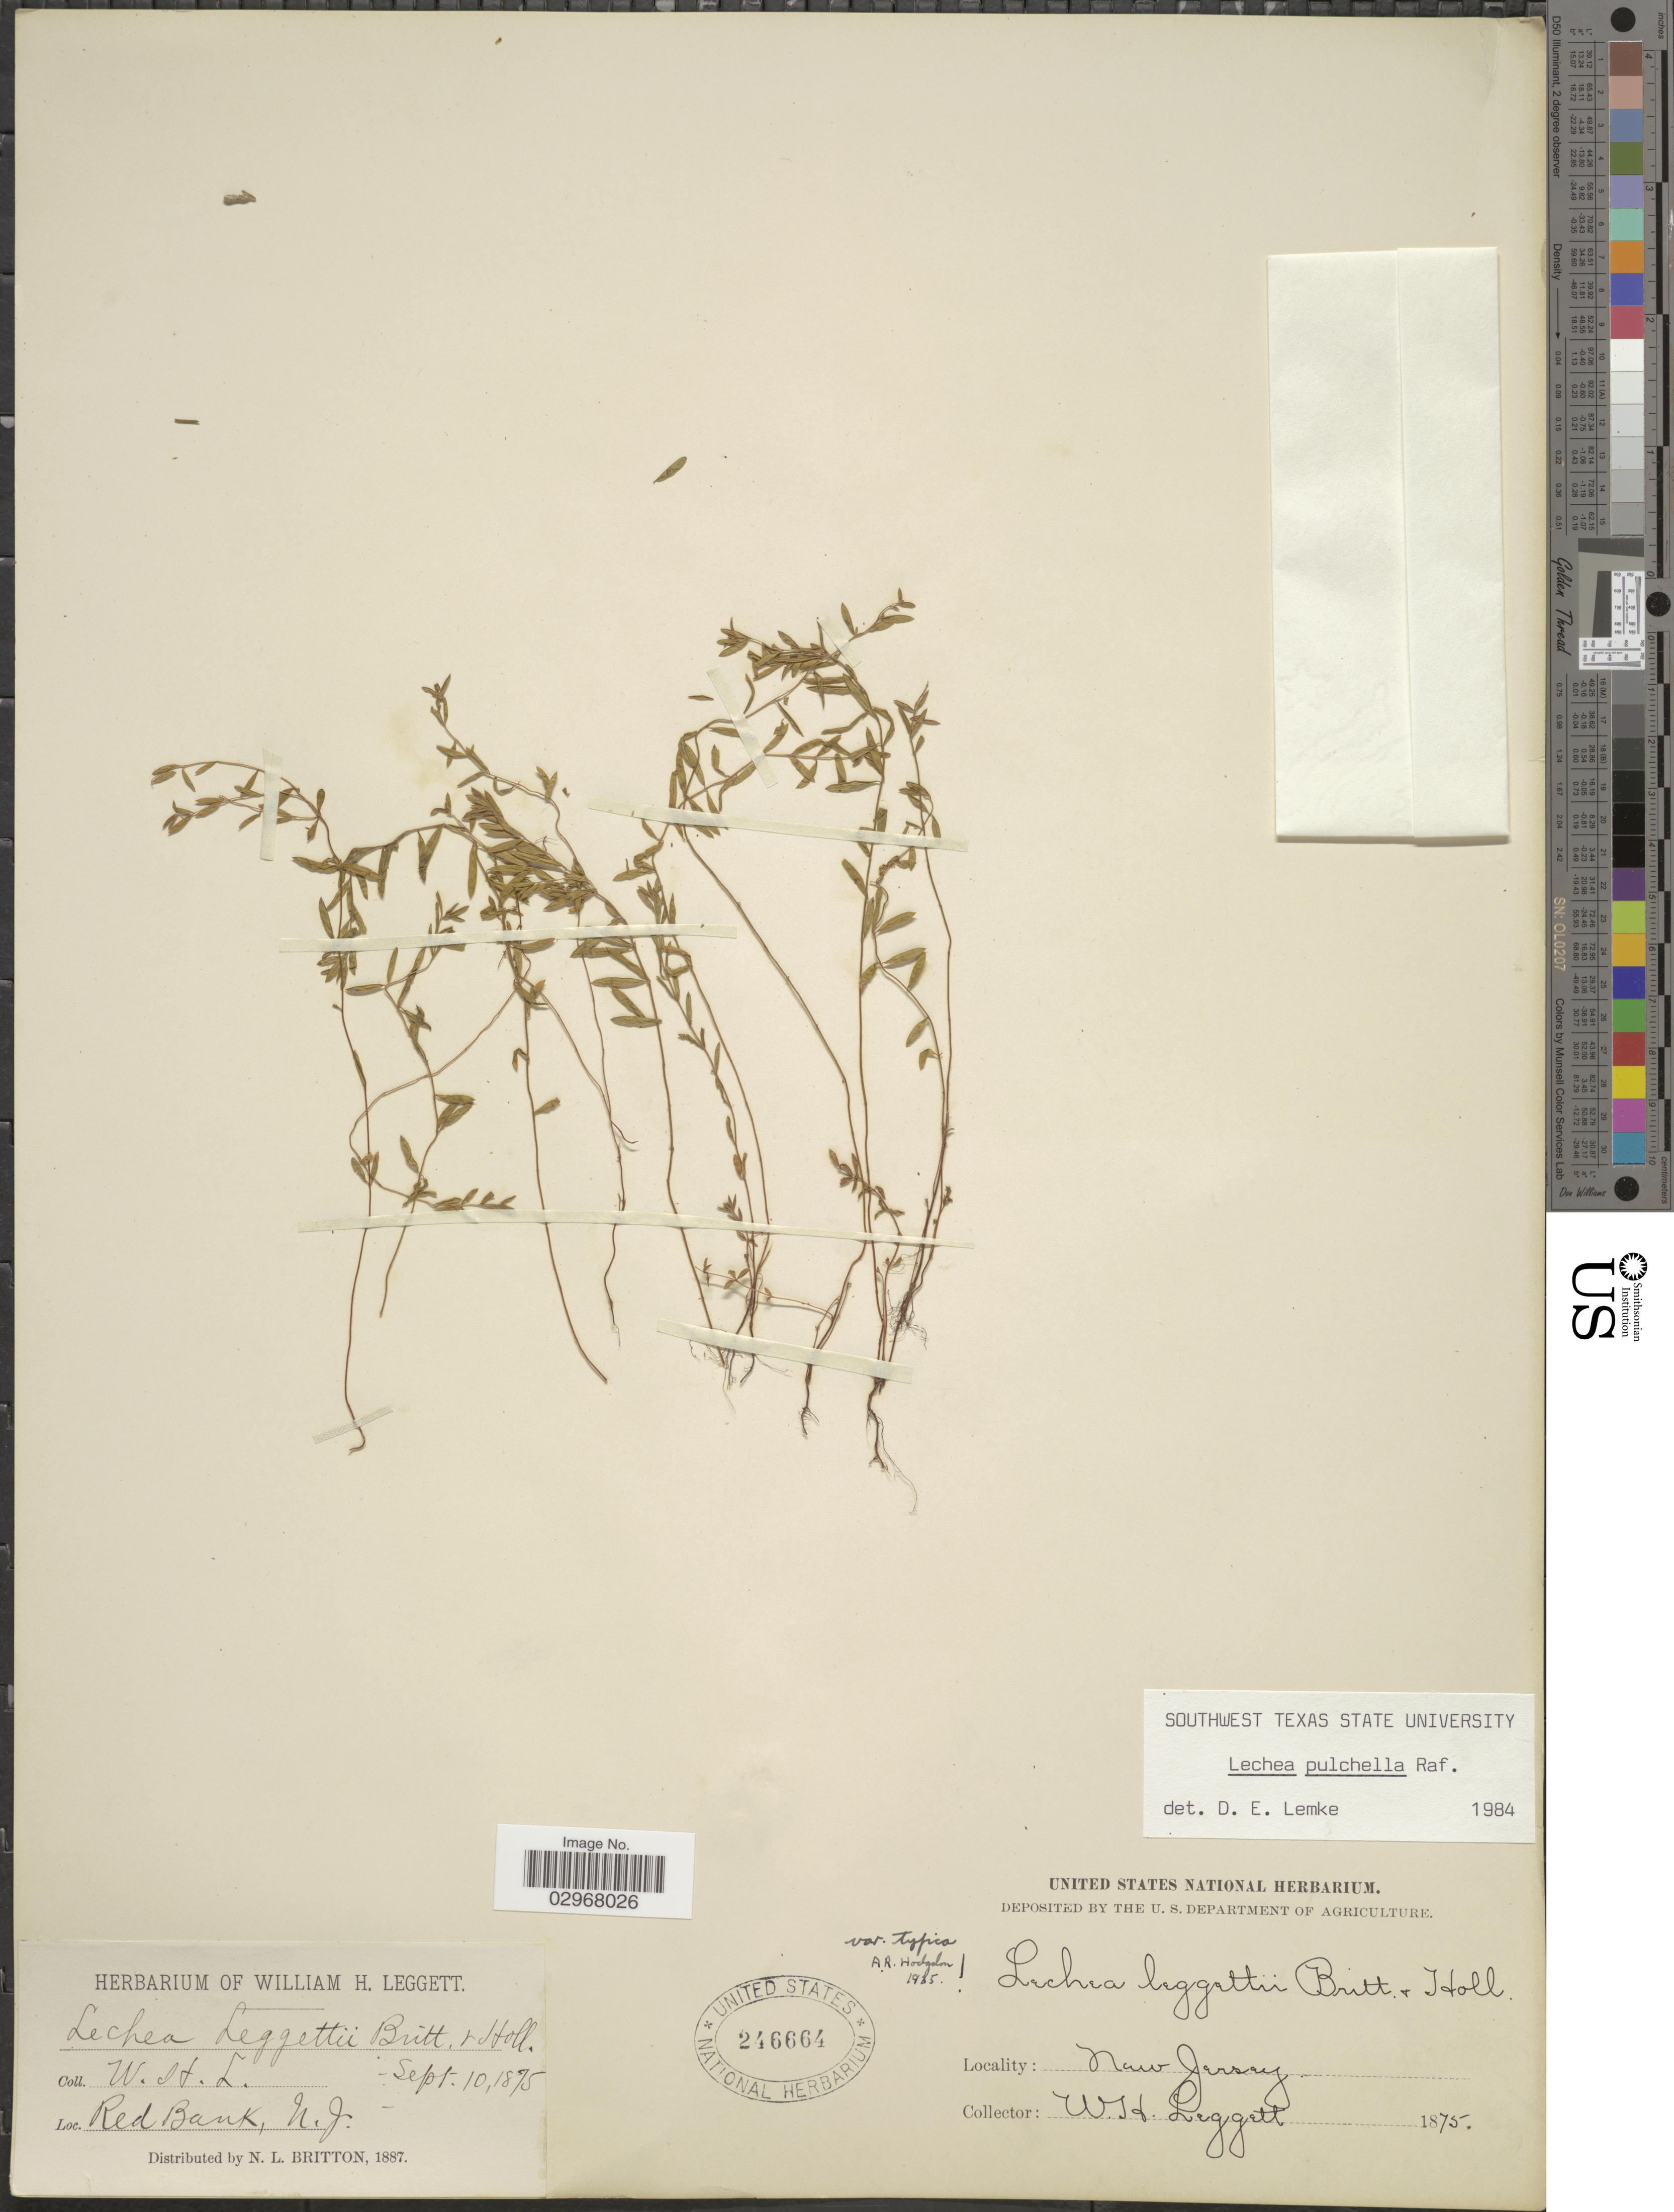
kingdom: Plantae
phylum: Tracheophyta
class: Magnoliopsida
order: Malvales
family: Cistaceae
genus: Lechea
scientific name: Lechea pulchella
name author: Raf.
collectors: W. Leggett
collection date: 1875-09-10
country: United States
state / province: New Jersey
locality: Red Bank.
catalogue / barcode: US 246664